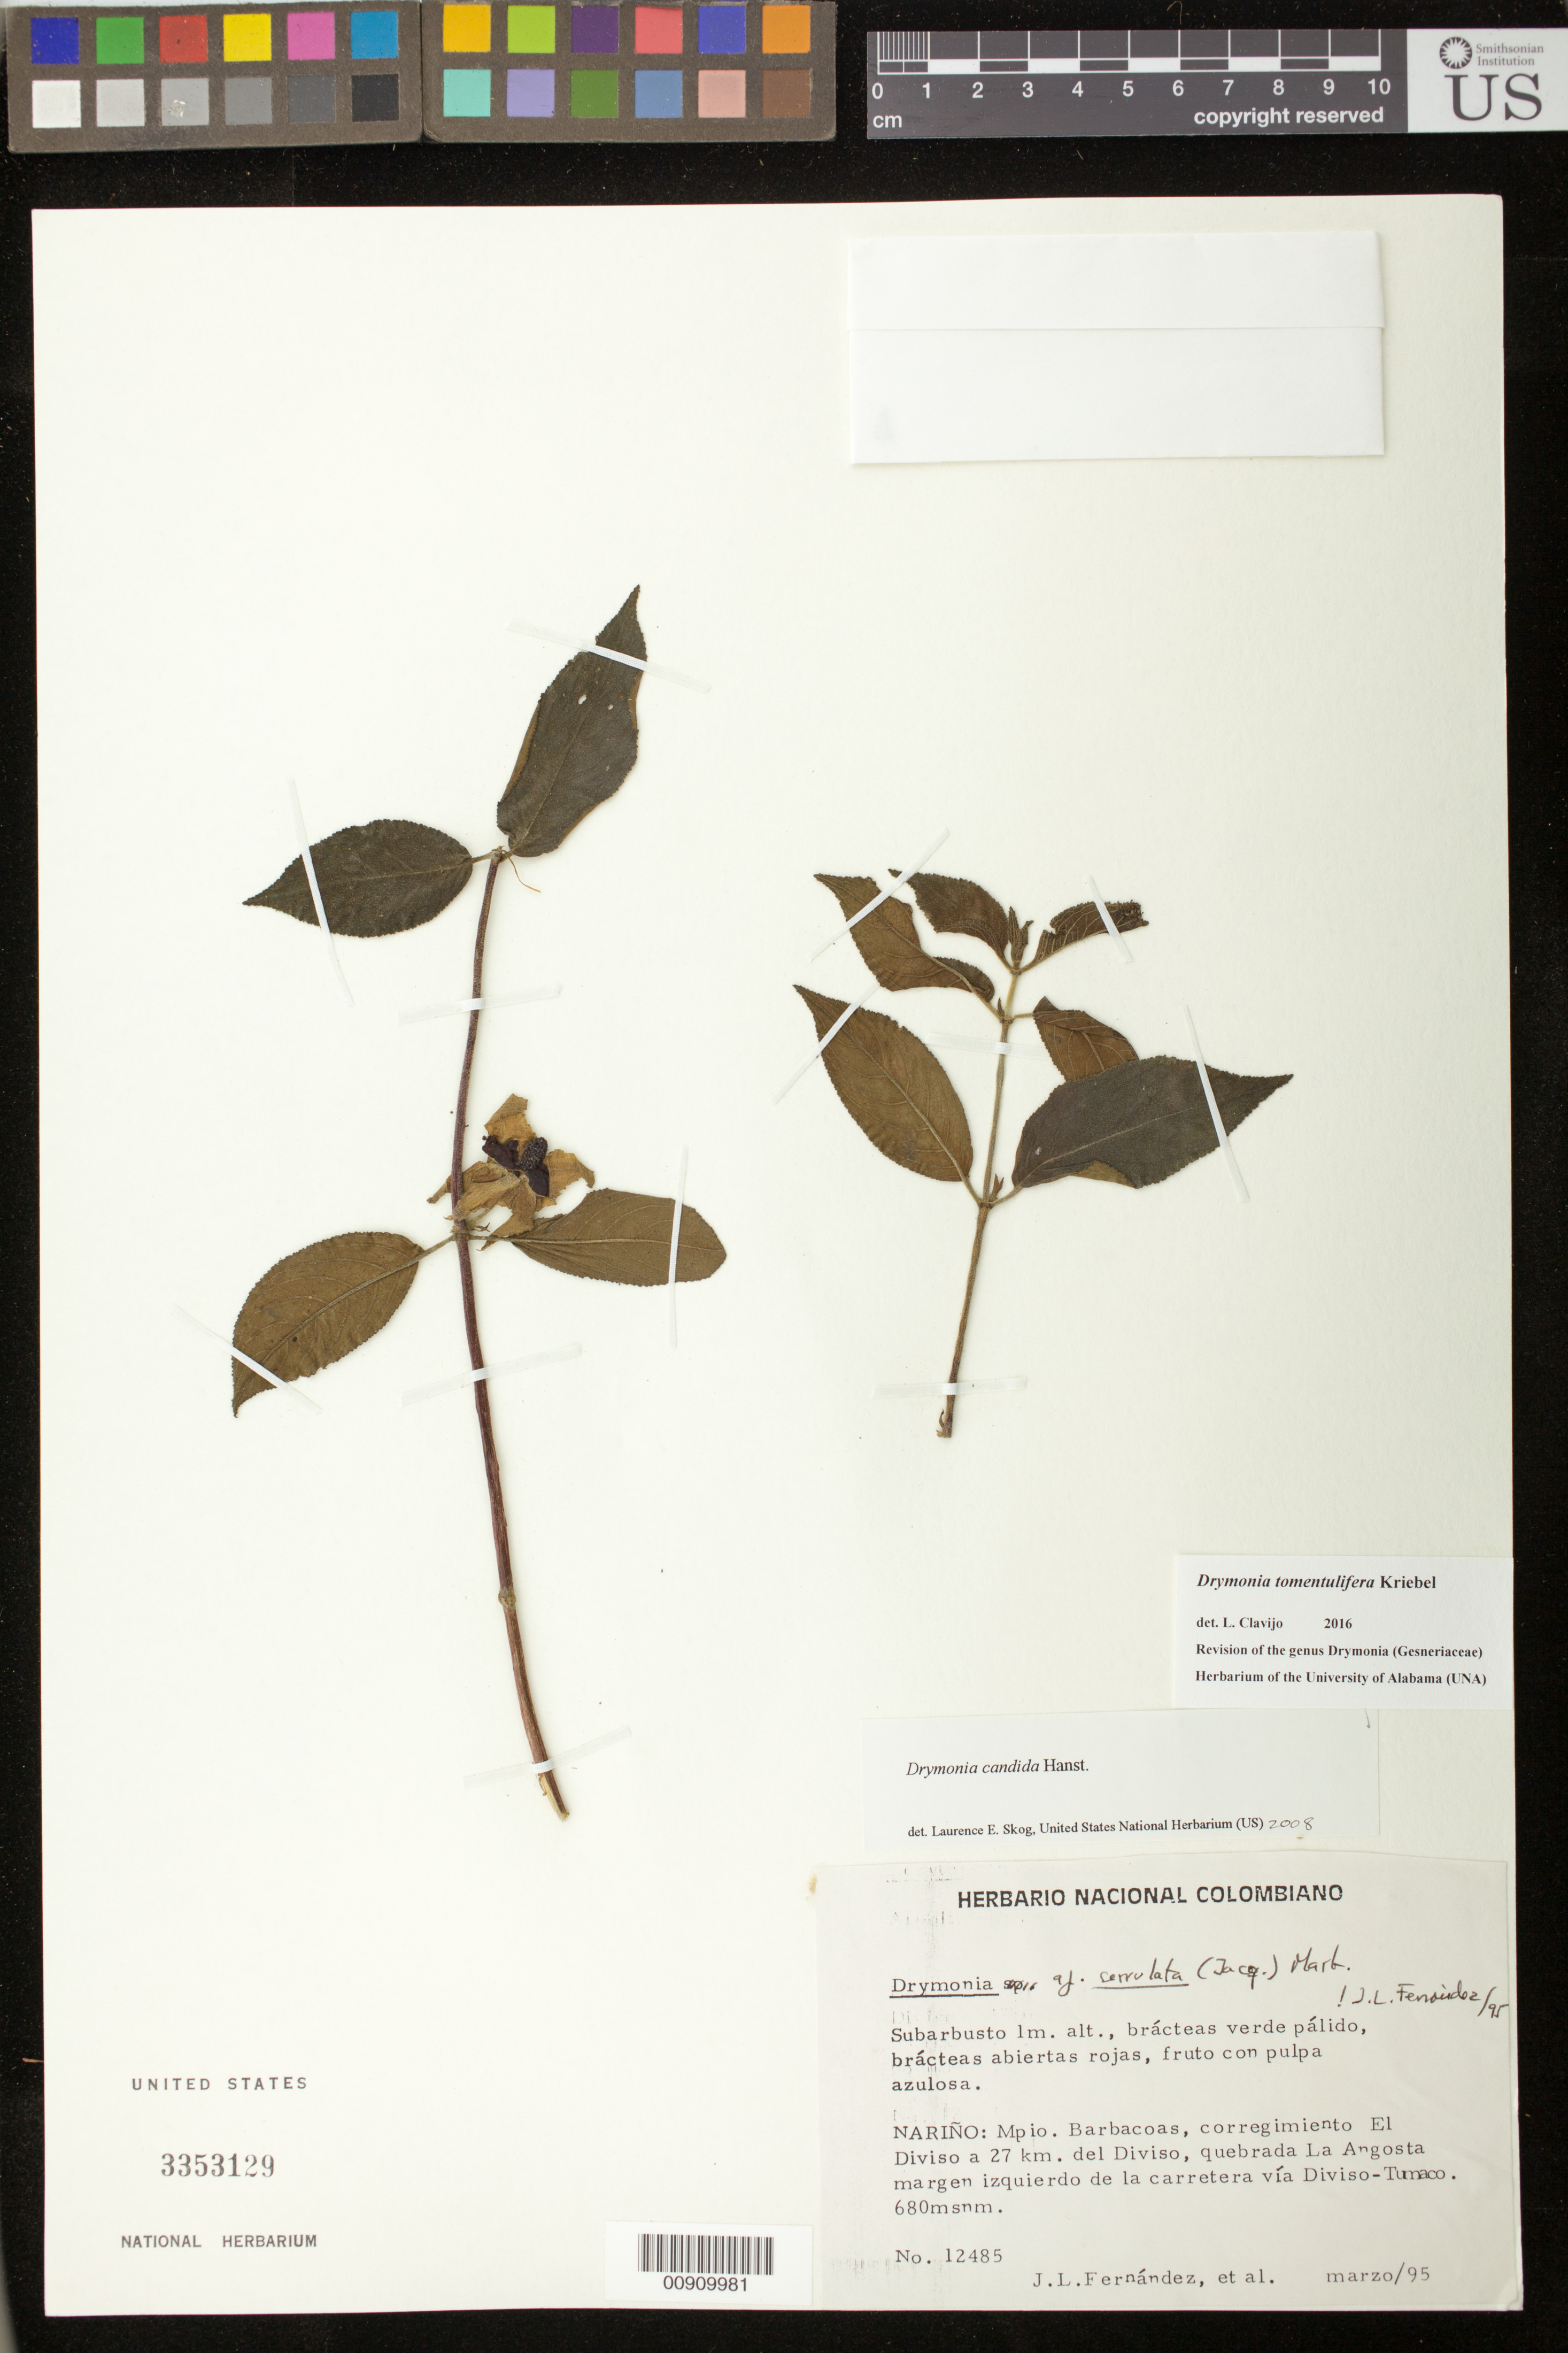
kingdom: Plantae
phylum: Tracheophyta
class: Magnoliopsida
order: Lamiales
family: Gesneriaceae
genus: Drymonia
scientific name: Drymonia tomentulifera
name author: Kriebel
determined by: Clavijo, L.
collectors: J. L. Fernández-Alonso & et al.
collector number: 12485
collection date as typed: Mar 1995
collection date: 1995-03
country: Colombia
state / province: Nariño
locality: Nariño: Mpio. Barbacoas, corregimiento El Diviso a 27 km del diviso, quebrada La Angosta margen izquierda de la carretera vía Diviso-Tumaco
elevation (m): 680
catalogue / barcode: US 3353129